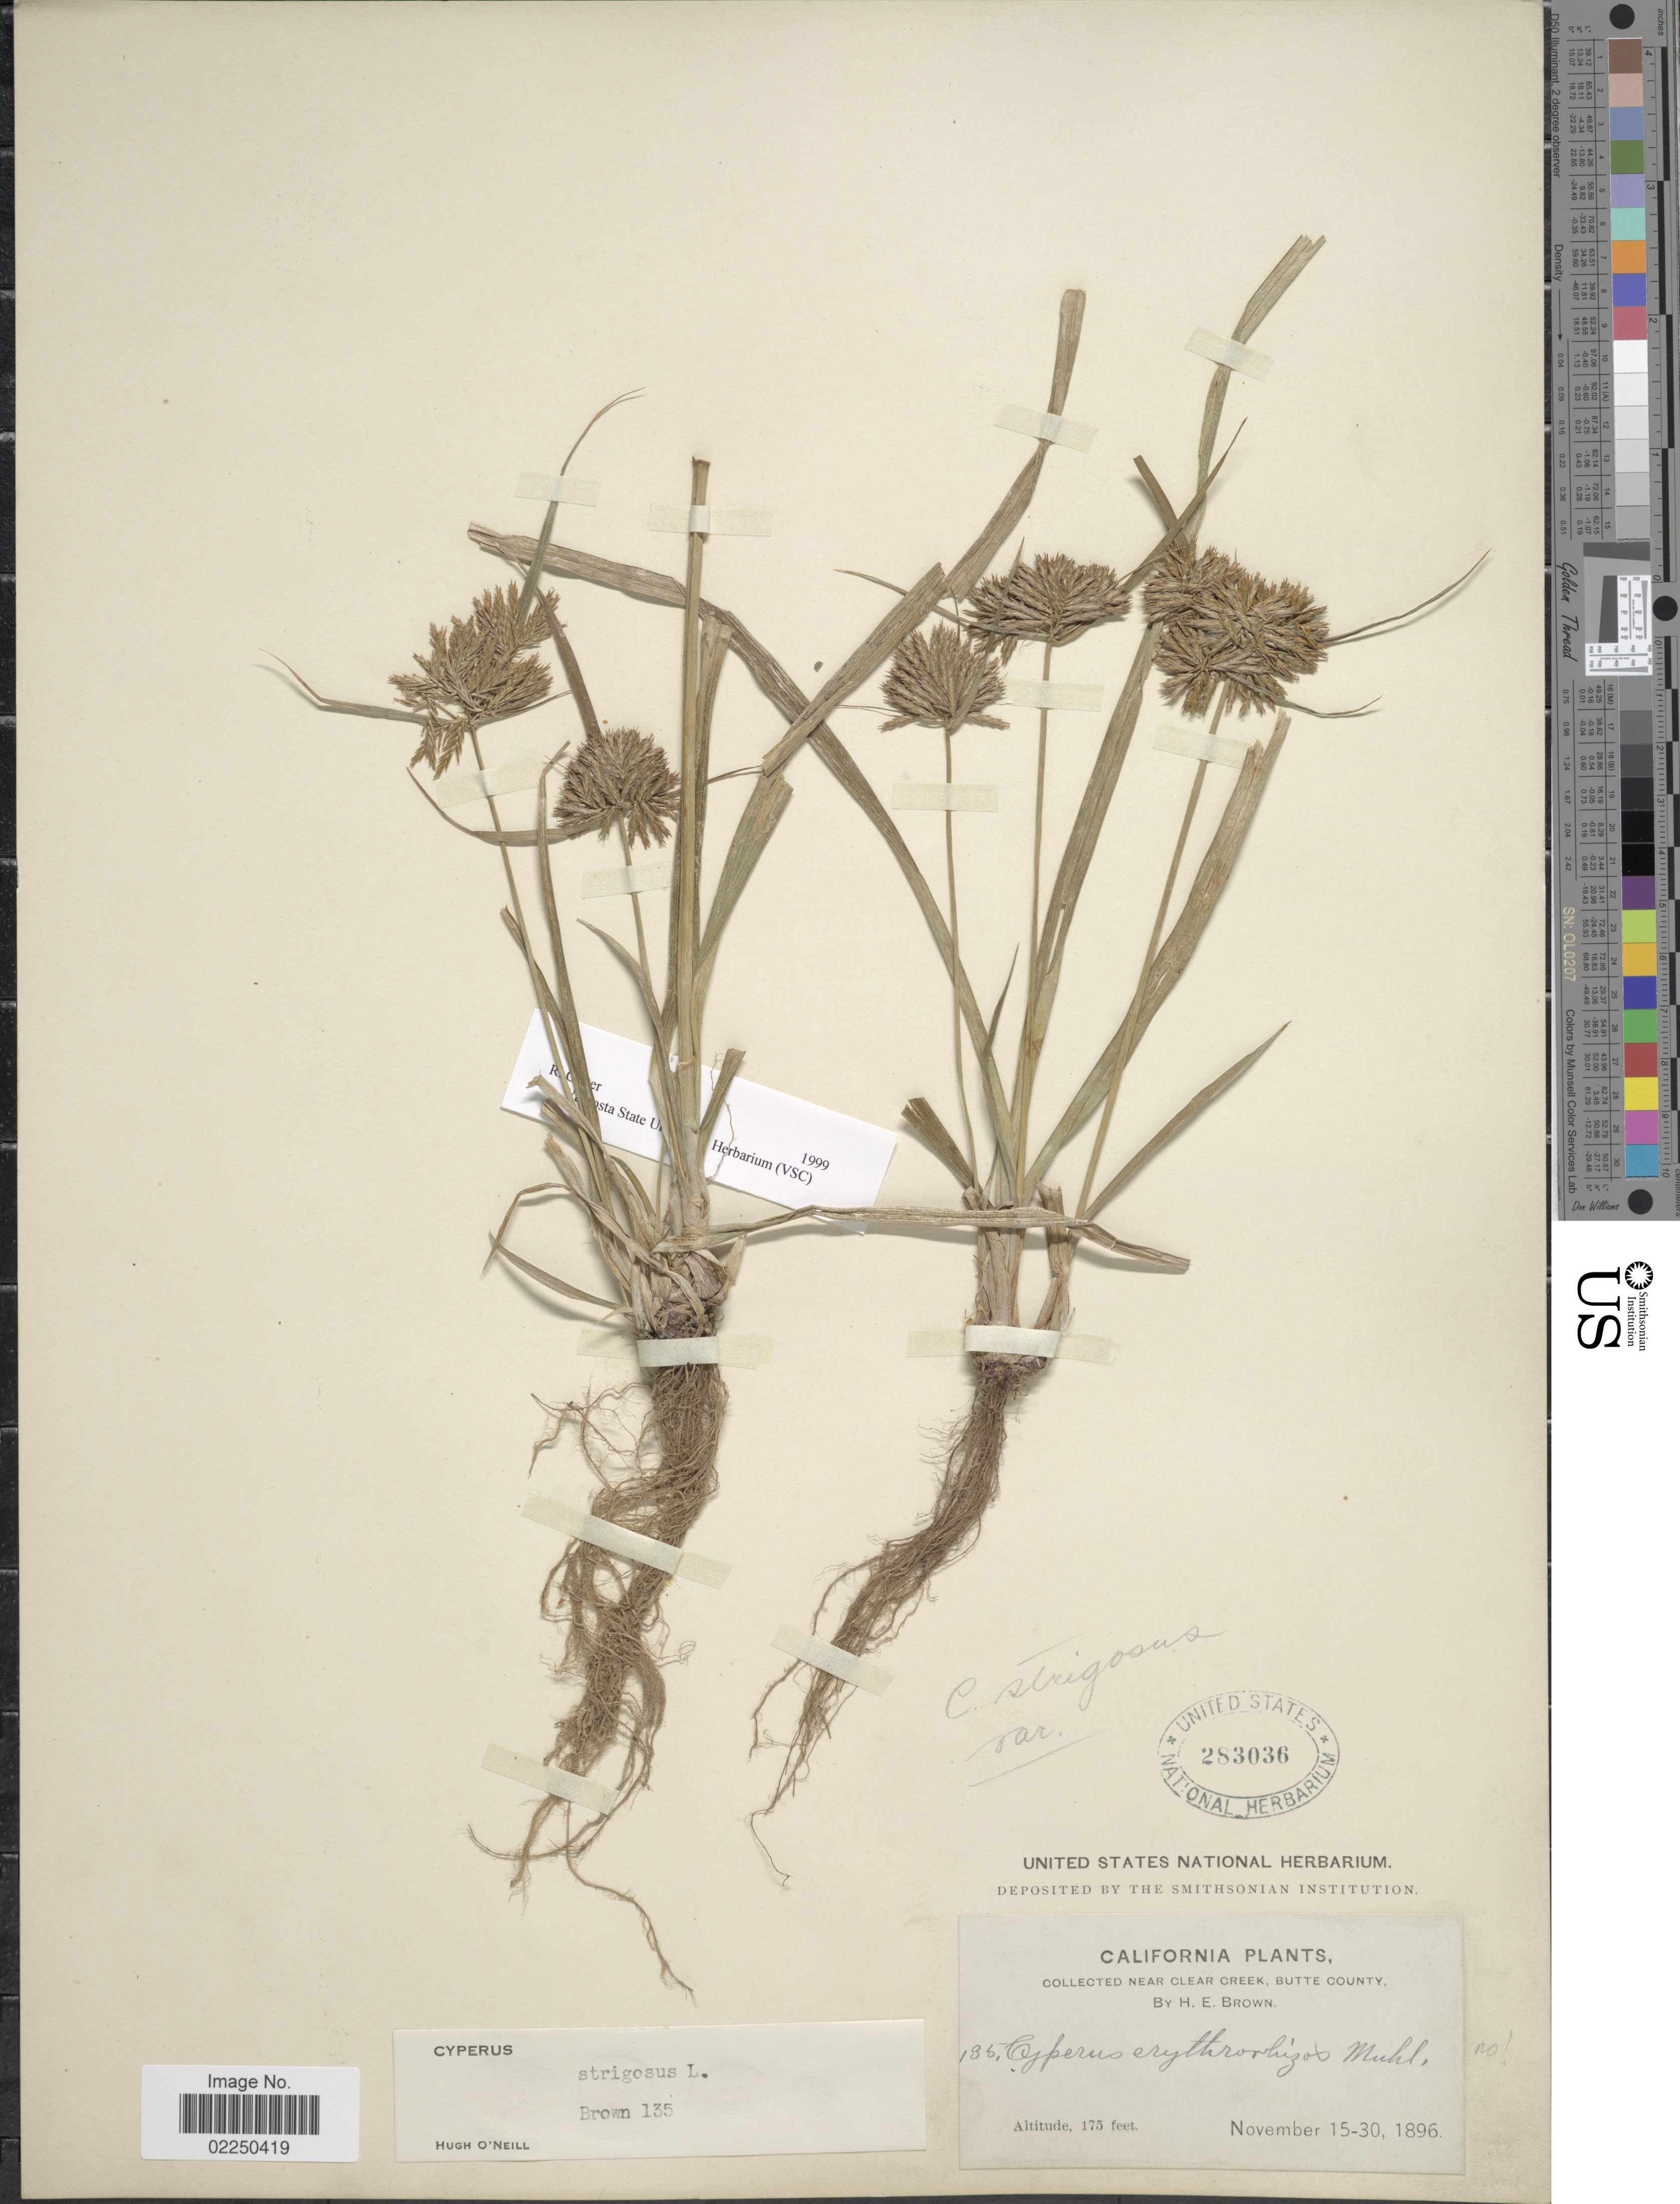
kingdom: Plantae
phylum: Tracheophyta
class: Liliopsida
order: Poales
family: Cyperaceae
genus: Cyperus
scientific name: Cyperus strigosus L.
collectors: H. E. Brown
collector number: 135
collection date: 1896-11-15/1896-11-30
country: United States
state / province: California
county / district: Butte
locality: Near Clear Creek, Butte County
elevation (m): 53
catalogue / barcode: US 283036